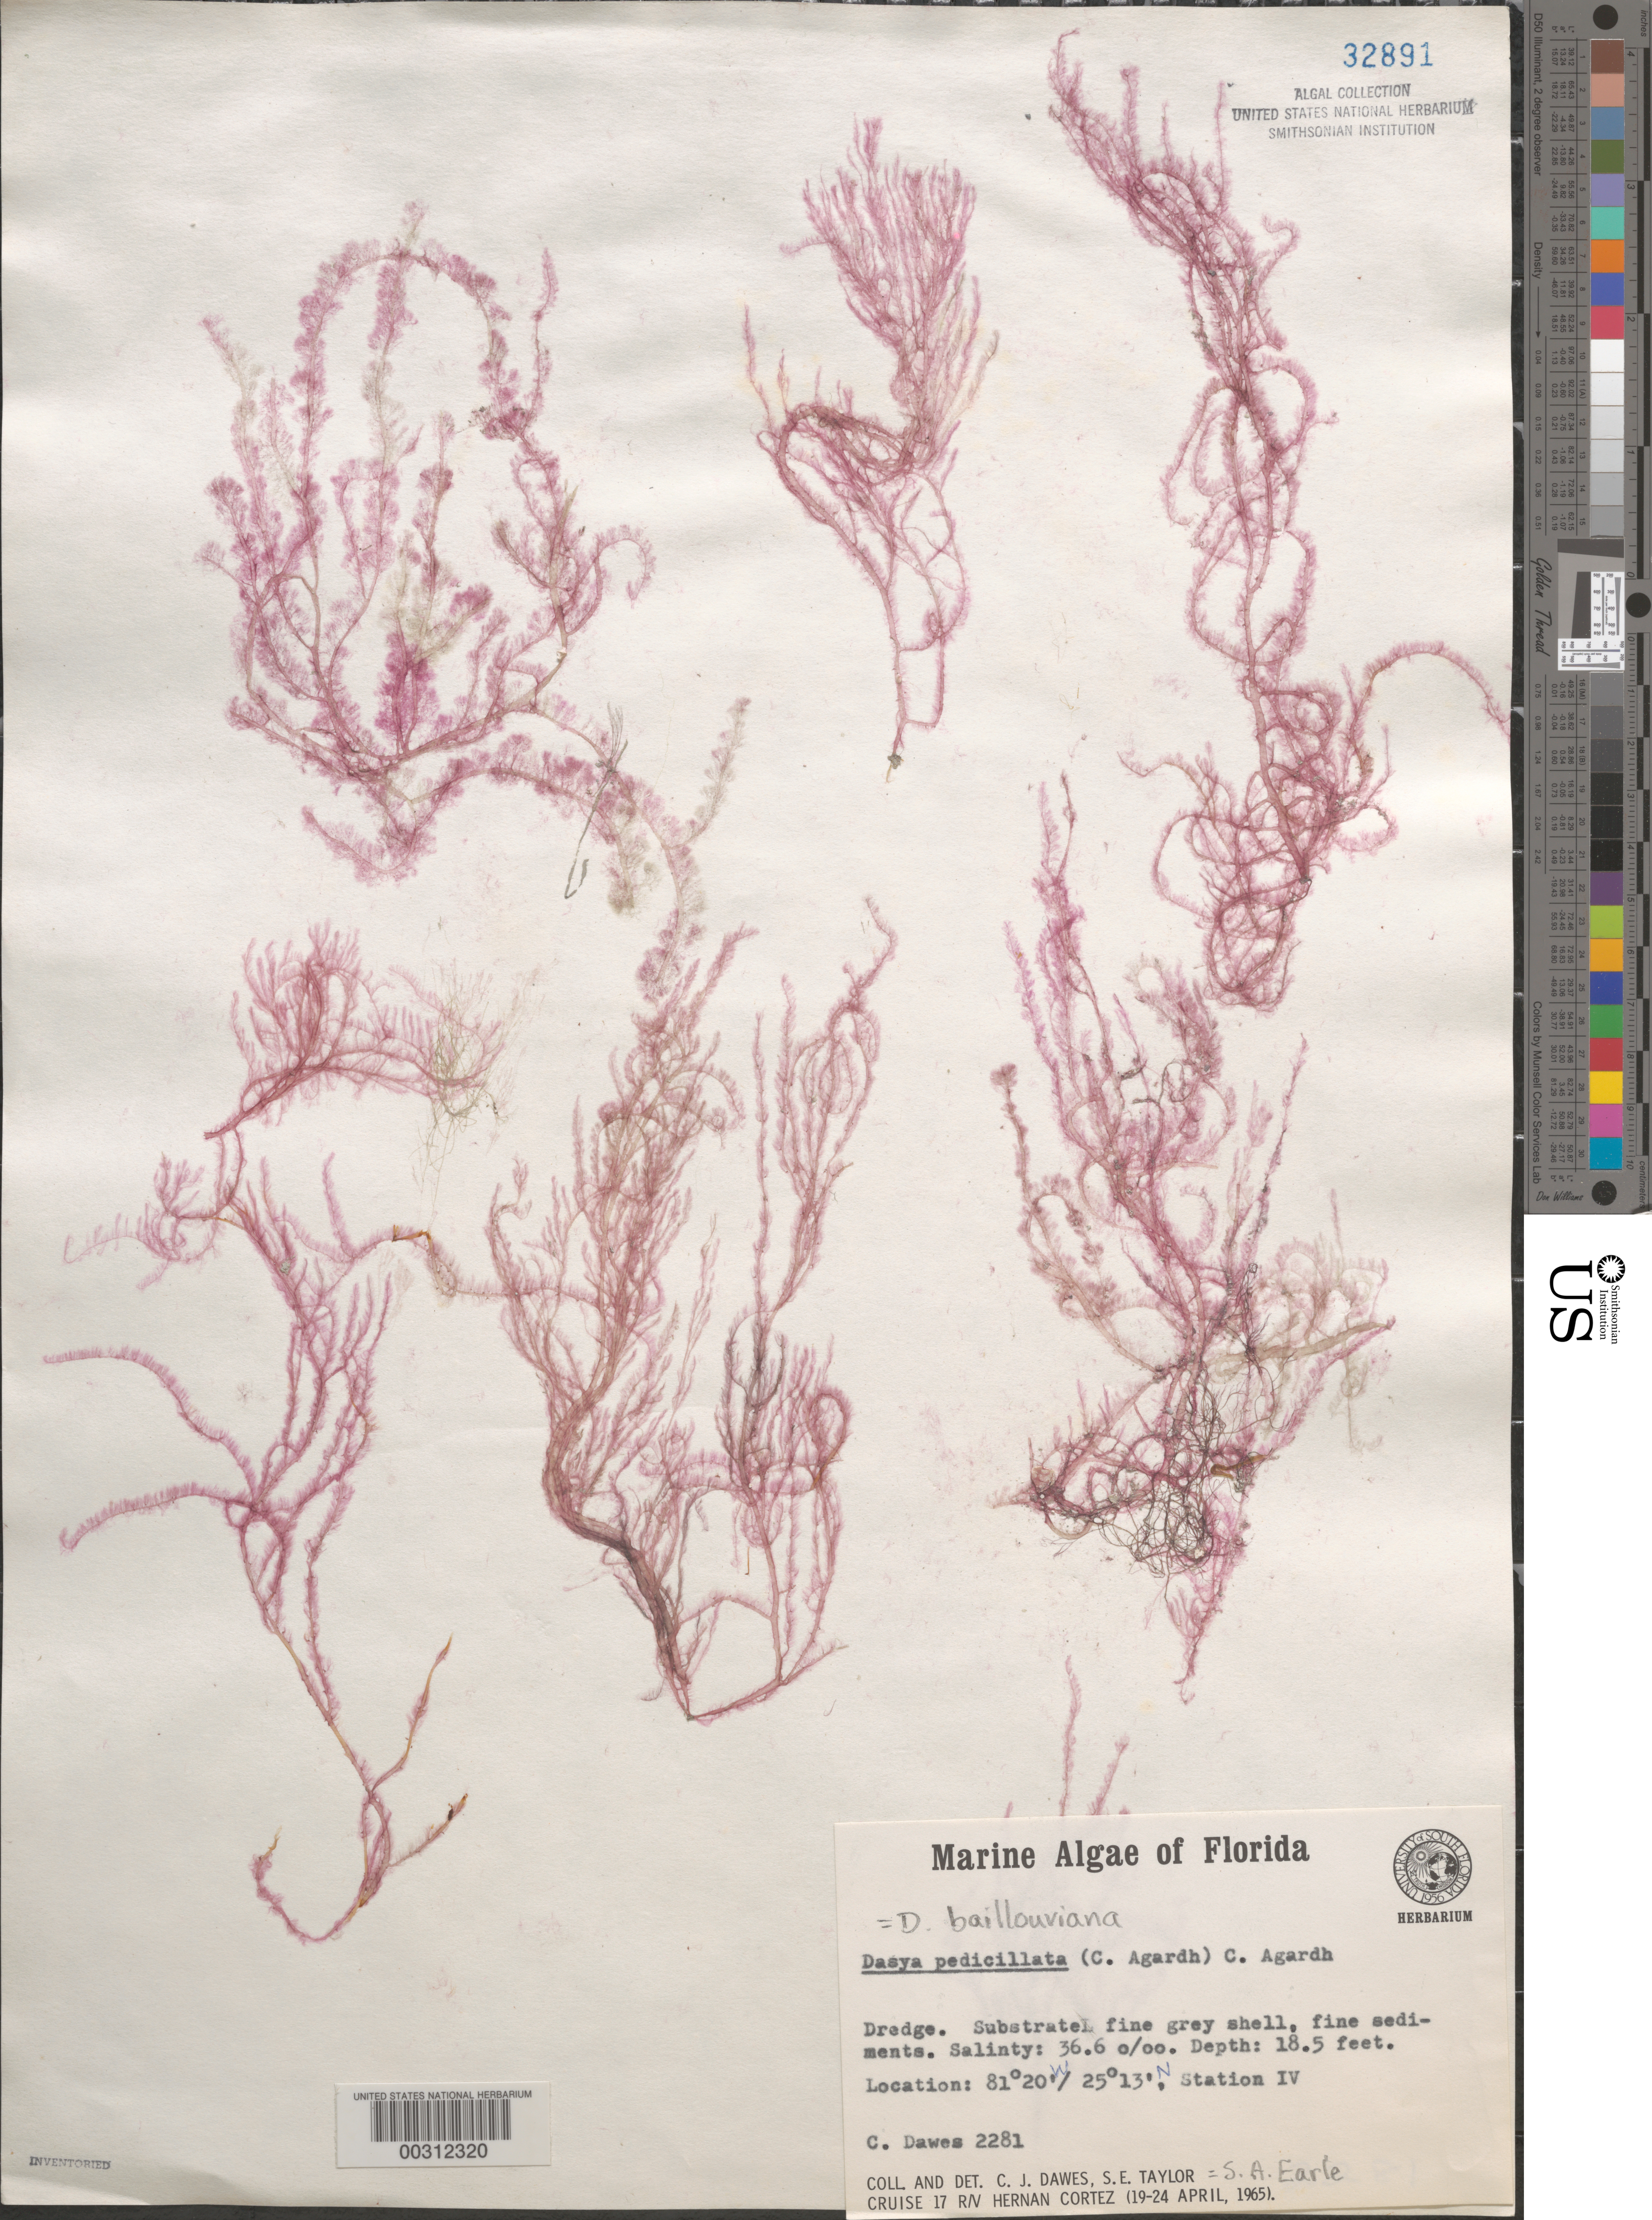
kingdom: Plantae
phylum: Rhodophyta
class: Florideophyceae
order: Ceramiales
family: Dasyaceae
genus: Dasya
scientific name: Dasya pedicellata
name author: (C. Agardh) C. Agardh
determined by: Algae name updating Project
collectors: C. Dawes & S. A. Earle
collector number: Cjd 2281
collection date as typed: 19 Apr 1965 to 24 Apr 1965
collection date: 1965-04-19/1965-04-24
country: United States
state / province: Florida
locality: Gulf of Mexico off Everglades National Park, west of Cape Sable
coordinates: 25 13' N, 81 20' W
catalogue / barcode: US 32891